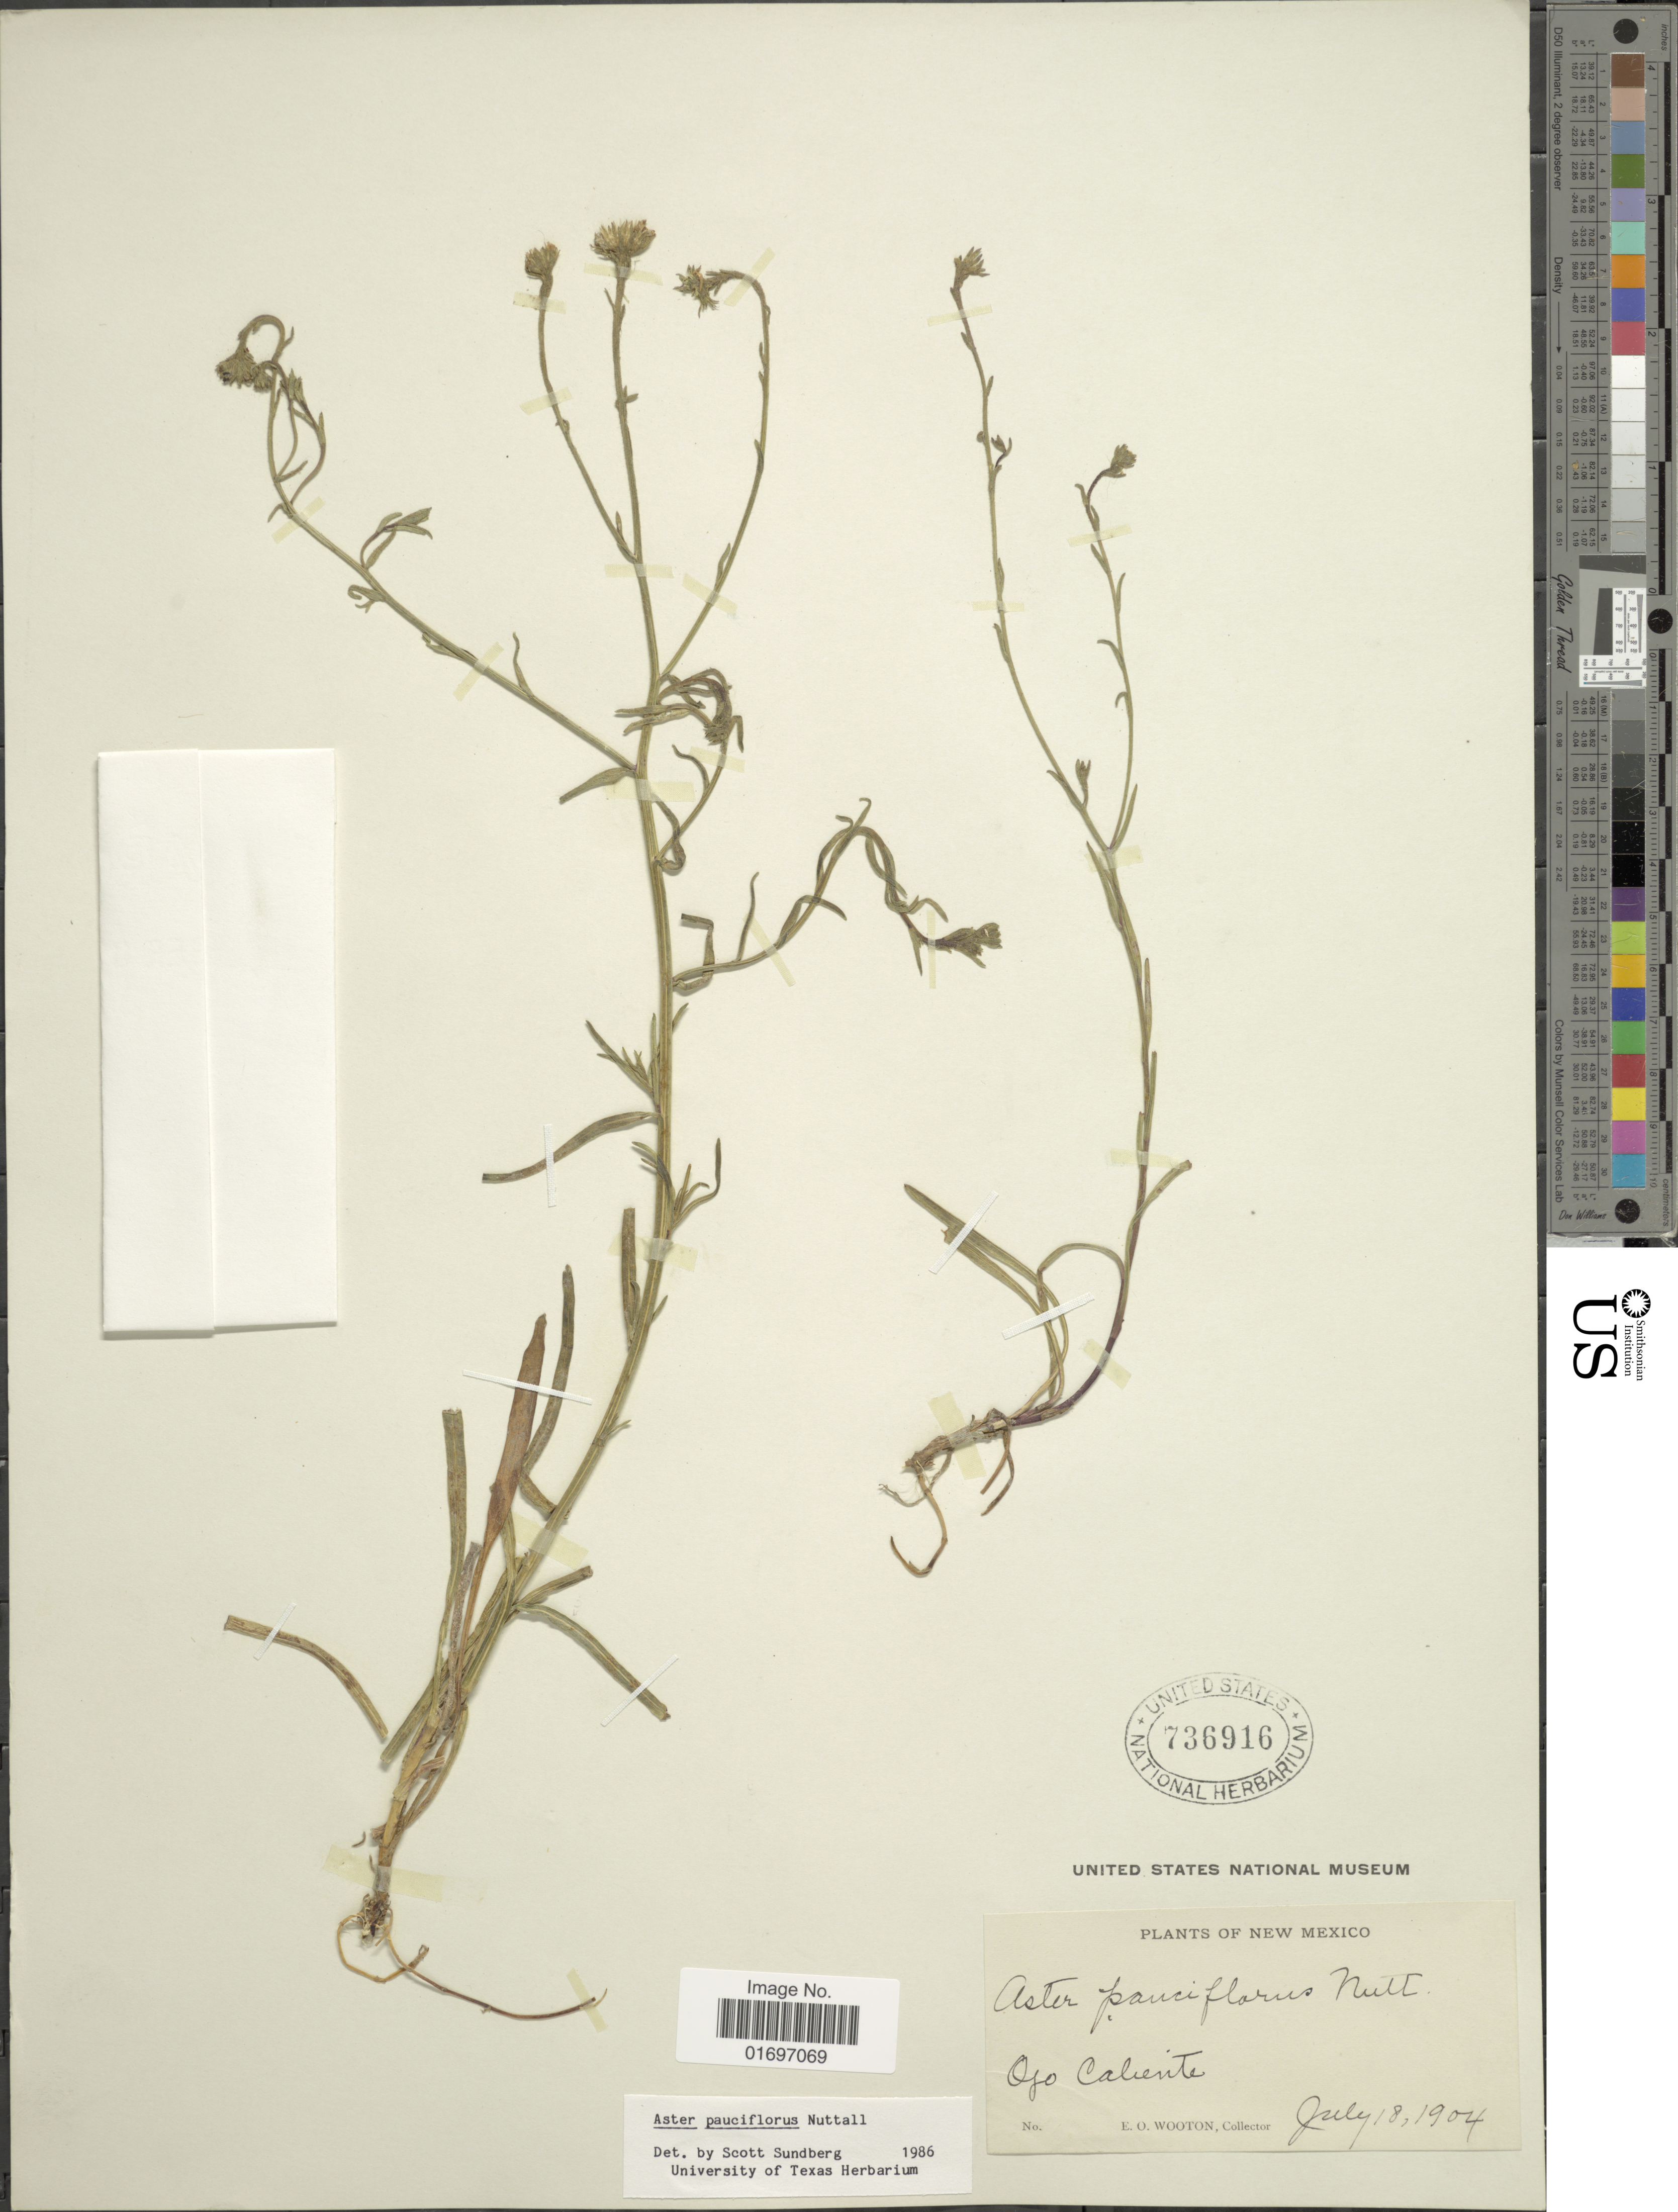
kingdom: Plantae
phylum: Tracheophyta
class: Magnoliopsida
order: Asterales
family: Asteraceae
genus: Almutaster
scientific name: Almutaster pauciflorus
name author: (Nutt.) Á. Löve & D. Löve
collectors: E. O. Wooton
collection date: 1904-07-18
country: United States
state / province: New Mexico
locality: New Mexico. Ojo Caliente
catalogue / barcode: US 736916